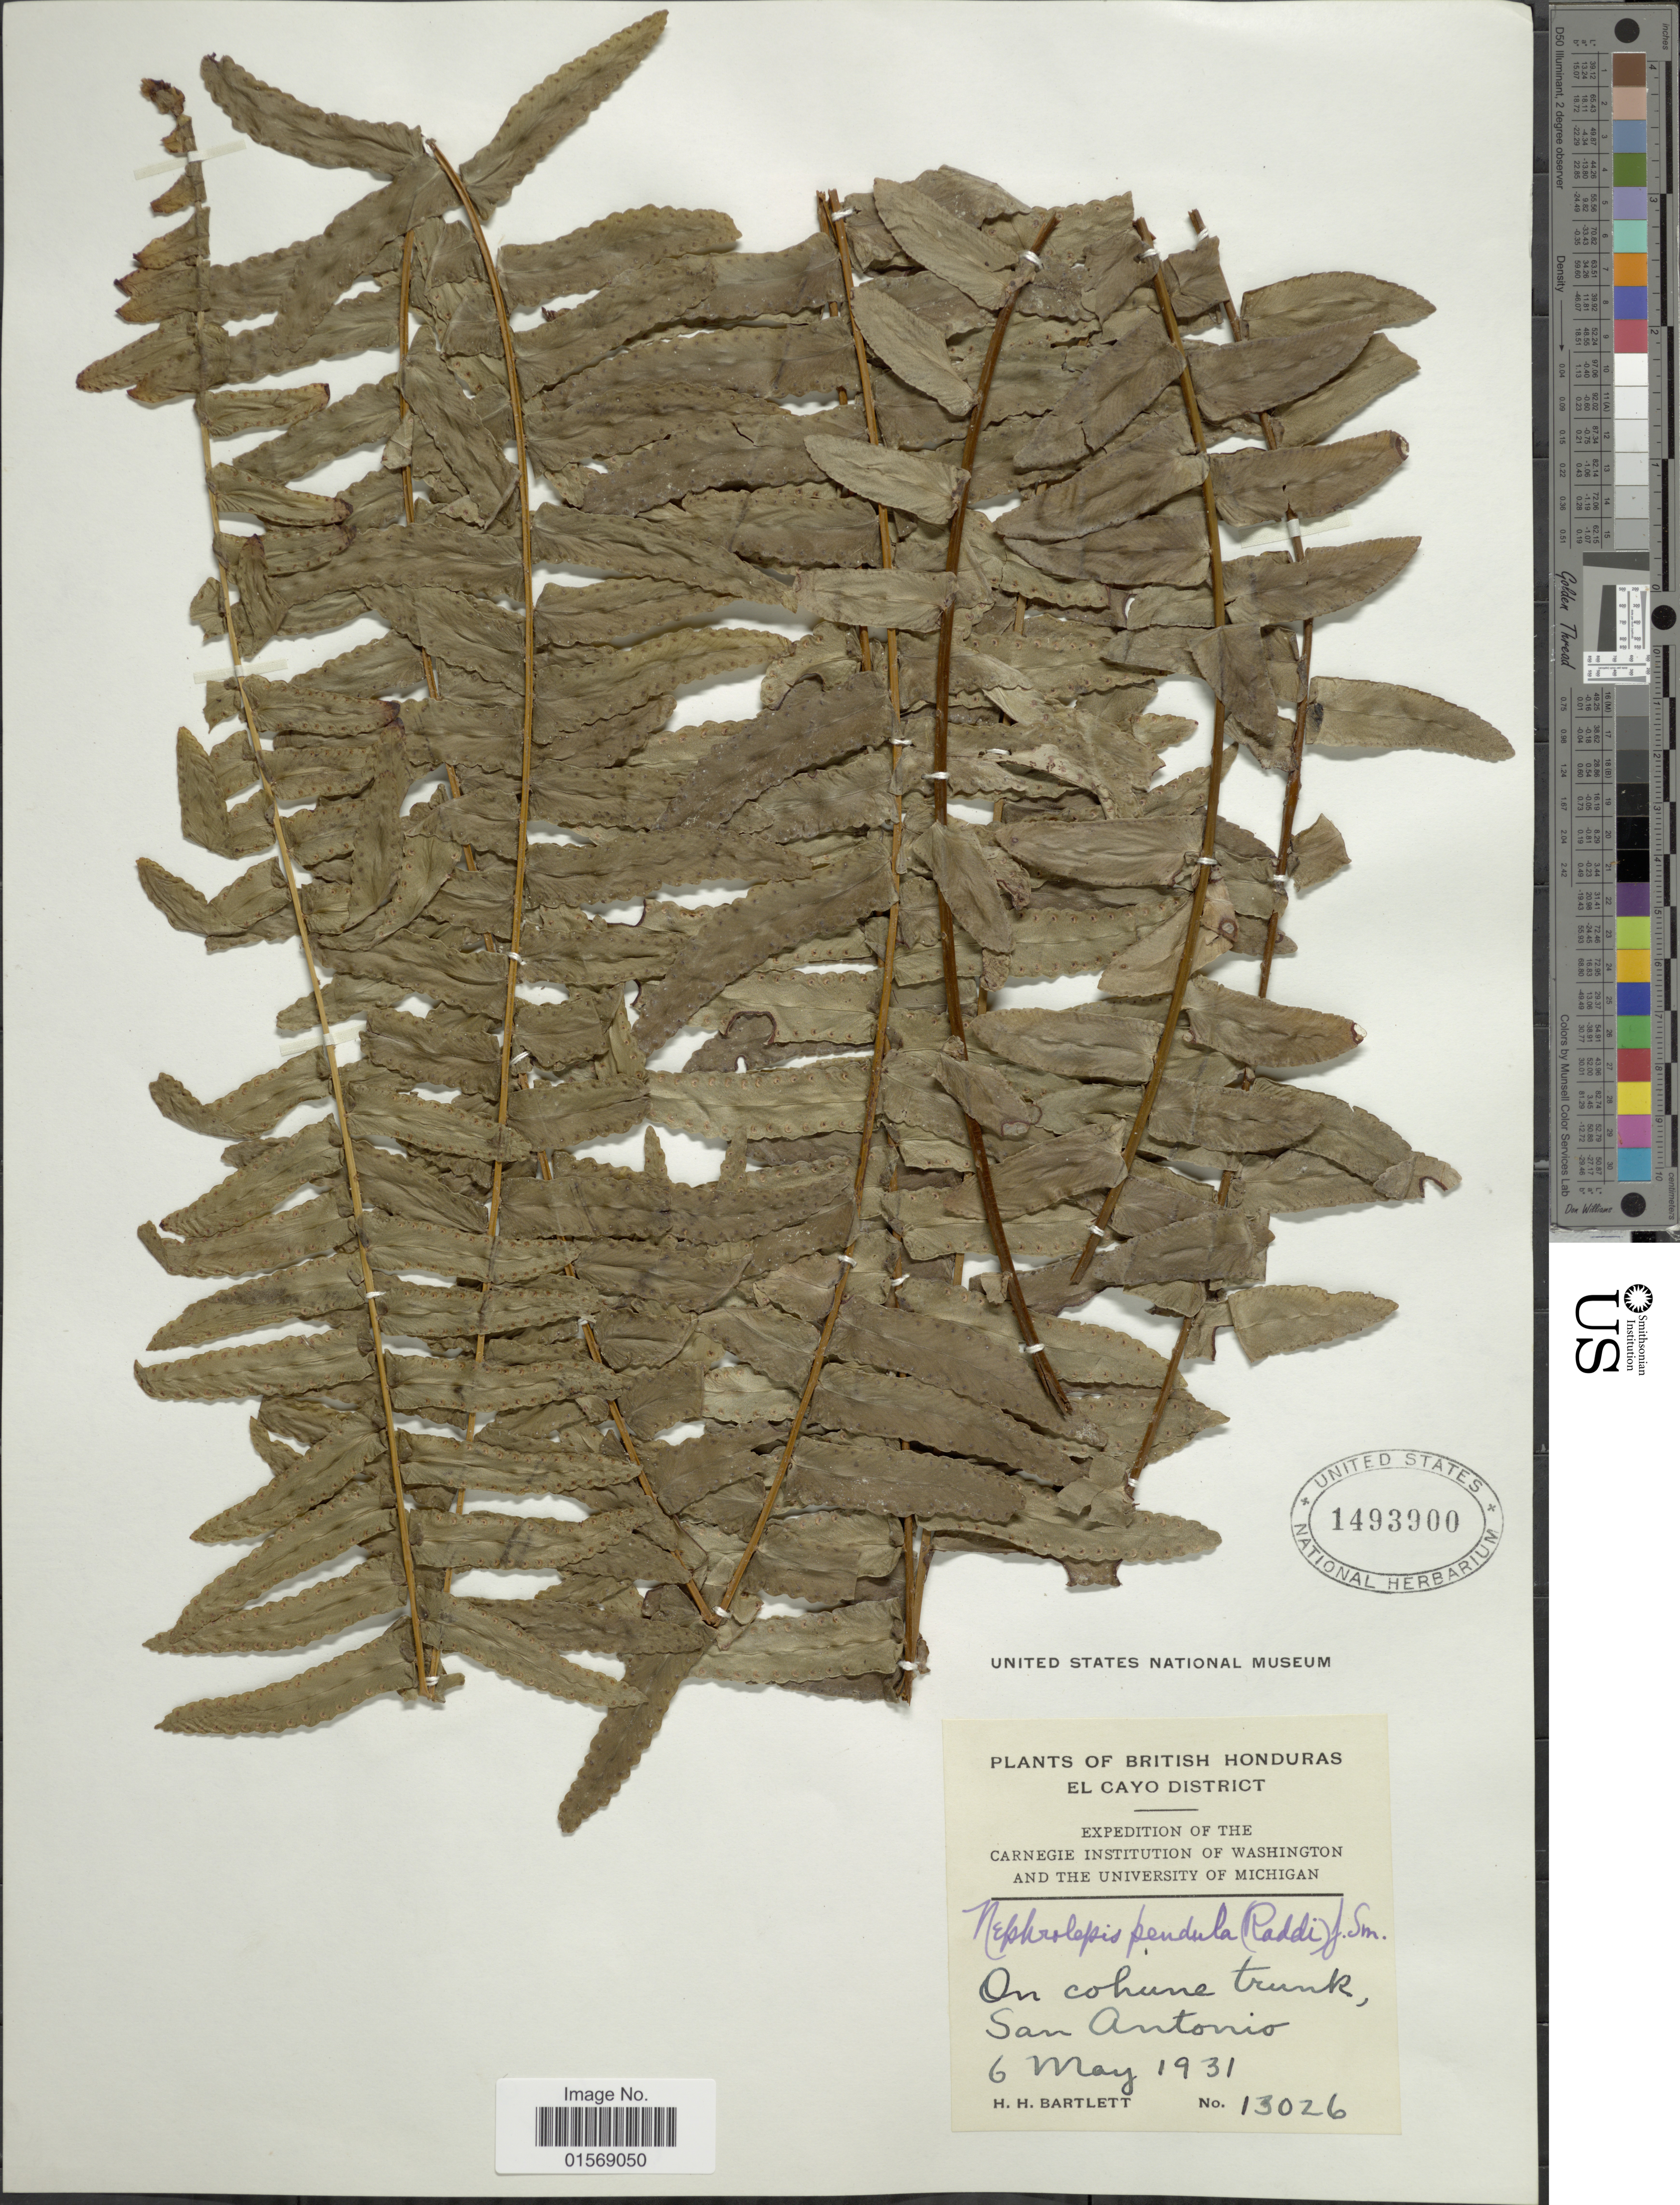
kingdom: Plantae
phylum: Tracheophyta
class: Polypodiopsida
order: Polypodiales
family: Nephrolepidaceae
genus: Nephrolepis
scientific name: Nephrolepis pendula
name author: (Raddi) J. Sm.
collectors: H. H. Bartlett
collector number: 13026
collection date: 1931-05-06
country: Belize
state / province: Cayo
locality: British Honduras, El Cayo District. San Antonio.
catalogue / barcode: US 1493900